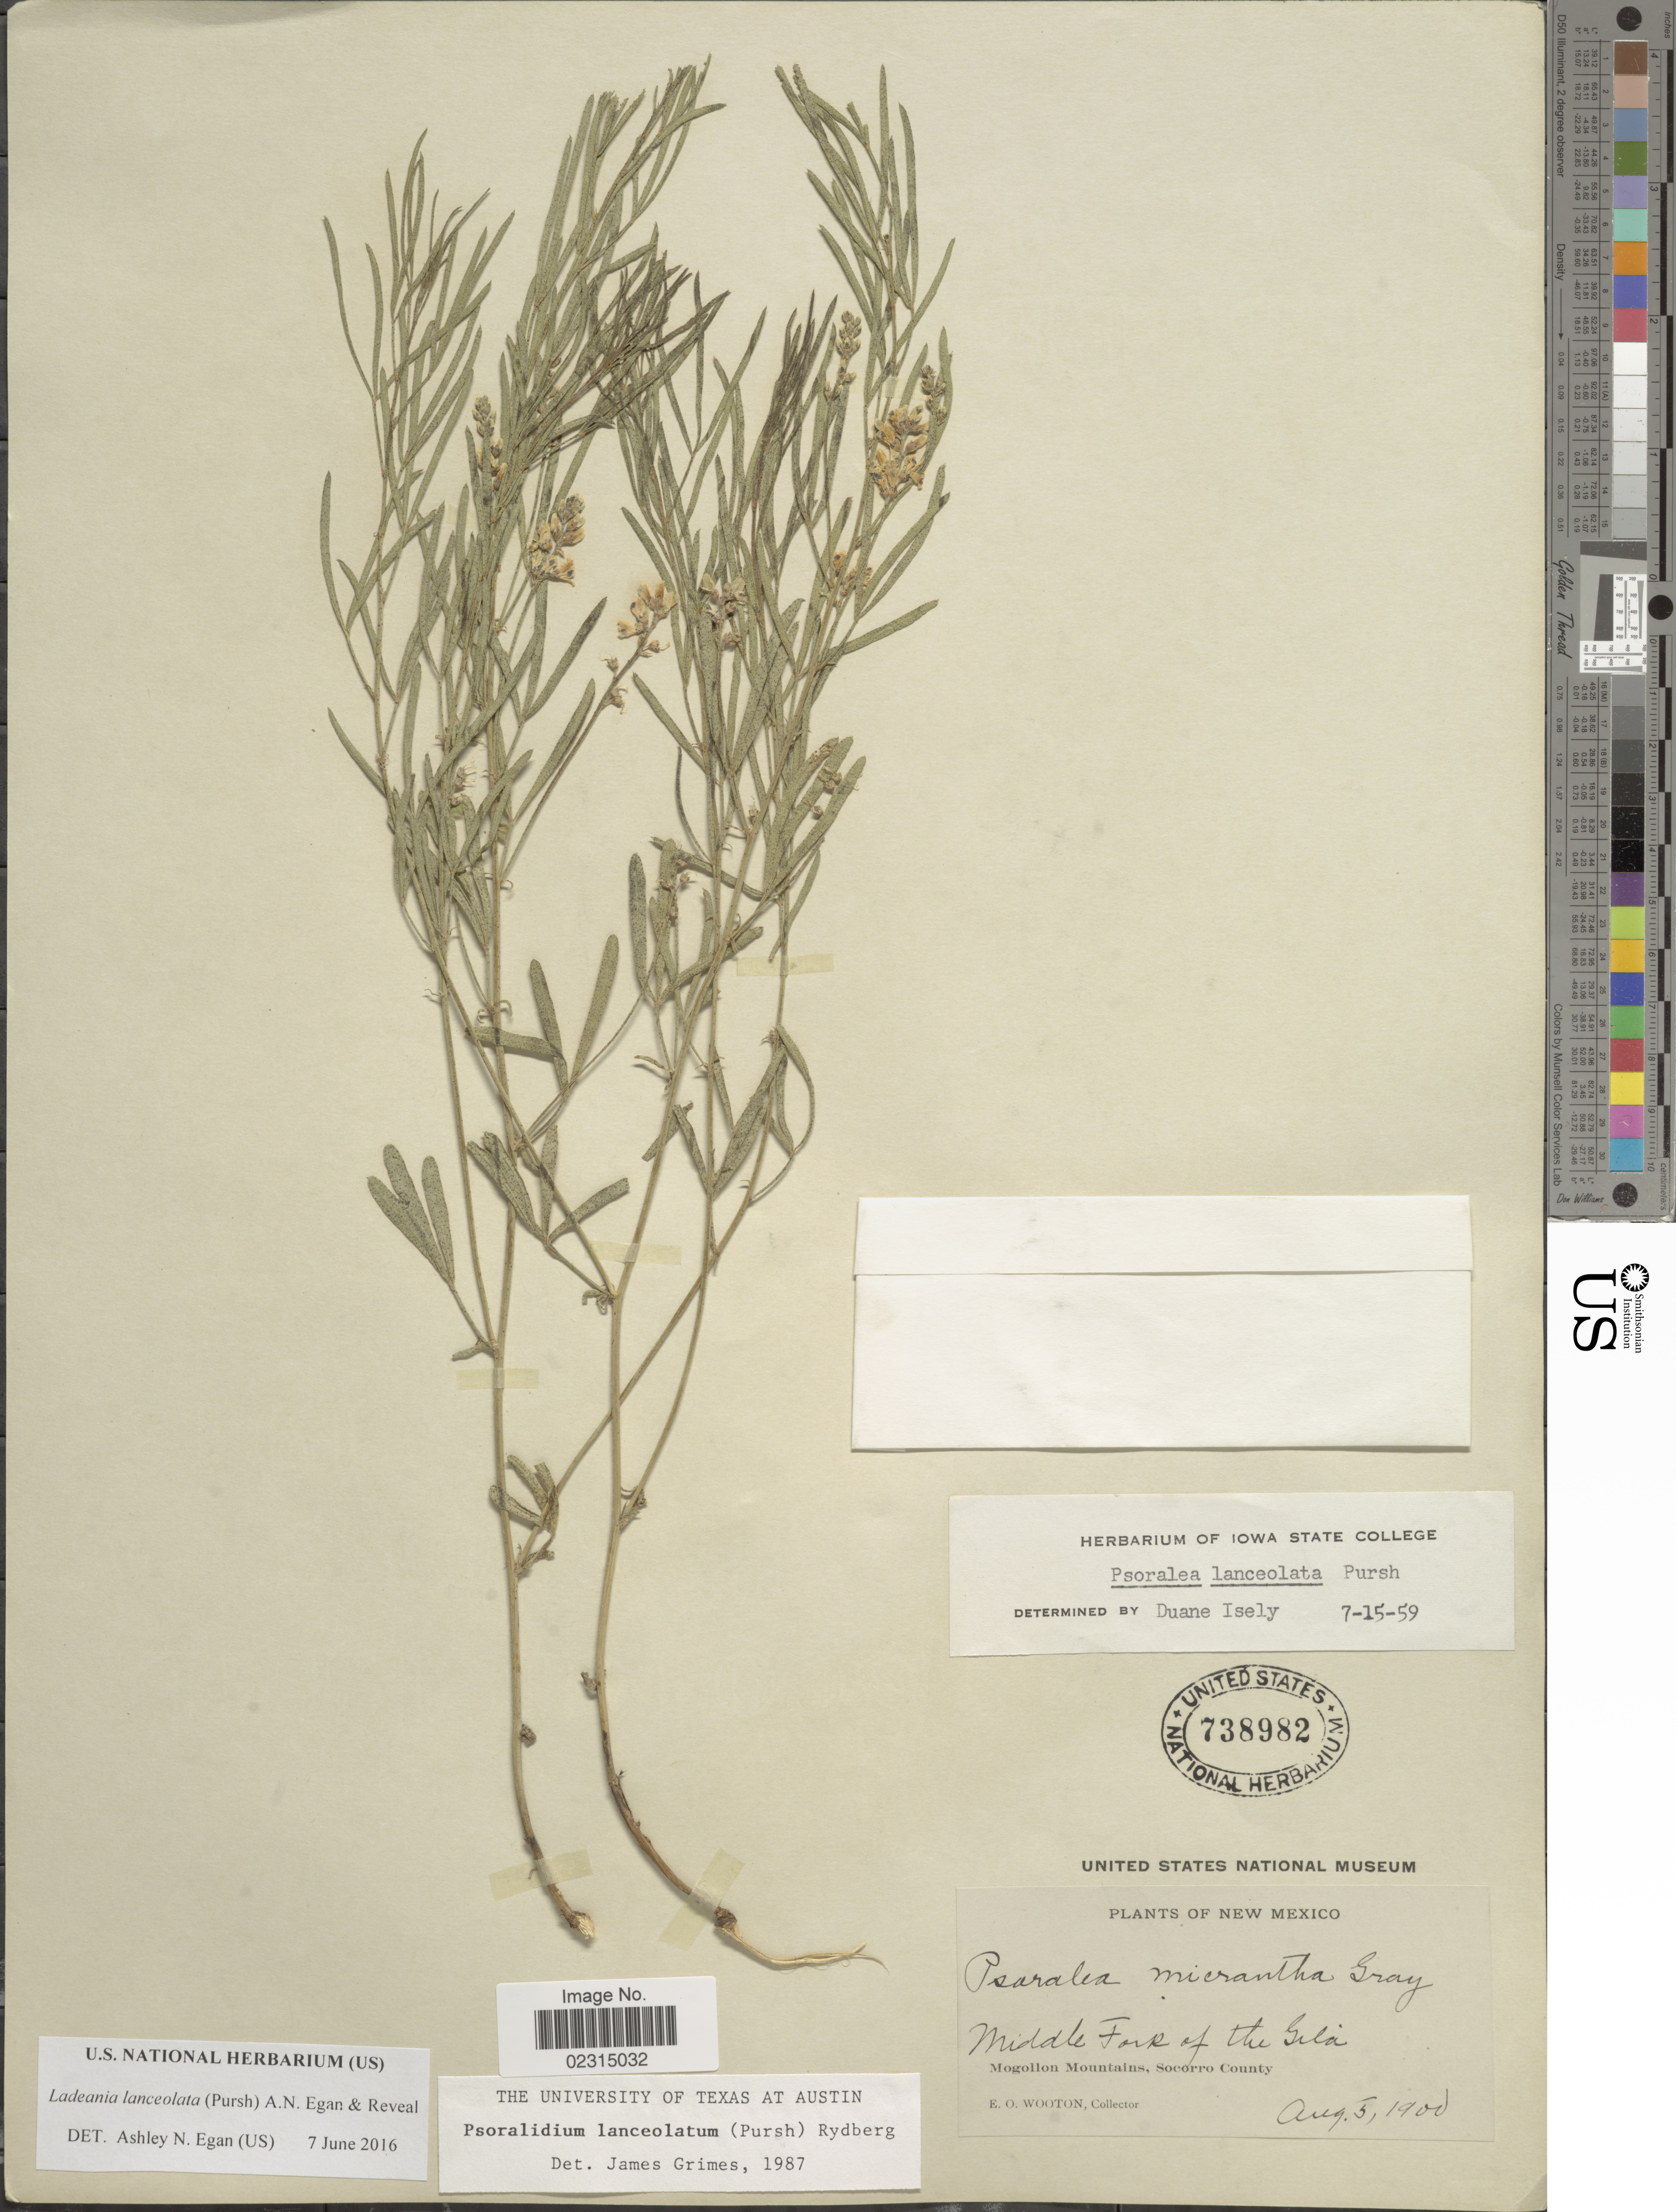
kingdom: Plantae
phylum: Tracheophyta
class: Magnoliopsida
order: Fabales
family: Fabaceae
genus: Ladeania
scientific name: Ladeania lanceolata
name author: (Pursh) A.N. Egan & Reveal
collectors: E. O. Wooton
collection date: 1900-08-05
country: United States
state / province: New Mexico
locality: Middle Fork of the Gila, Mogollon Mountains, Socorro County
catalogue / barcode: US 738982